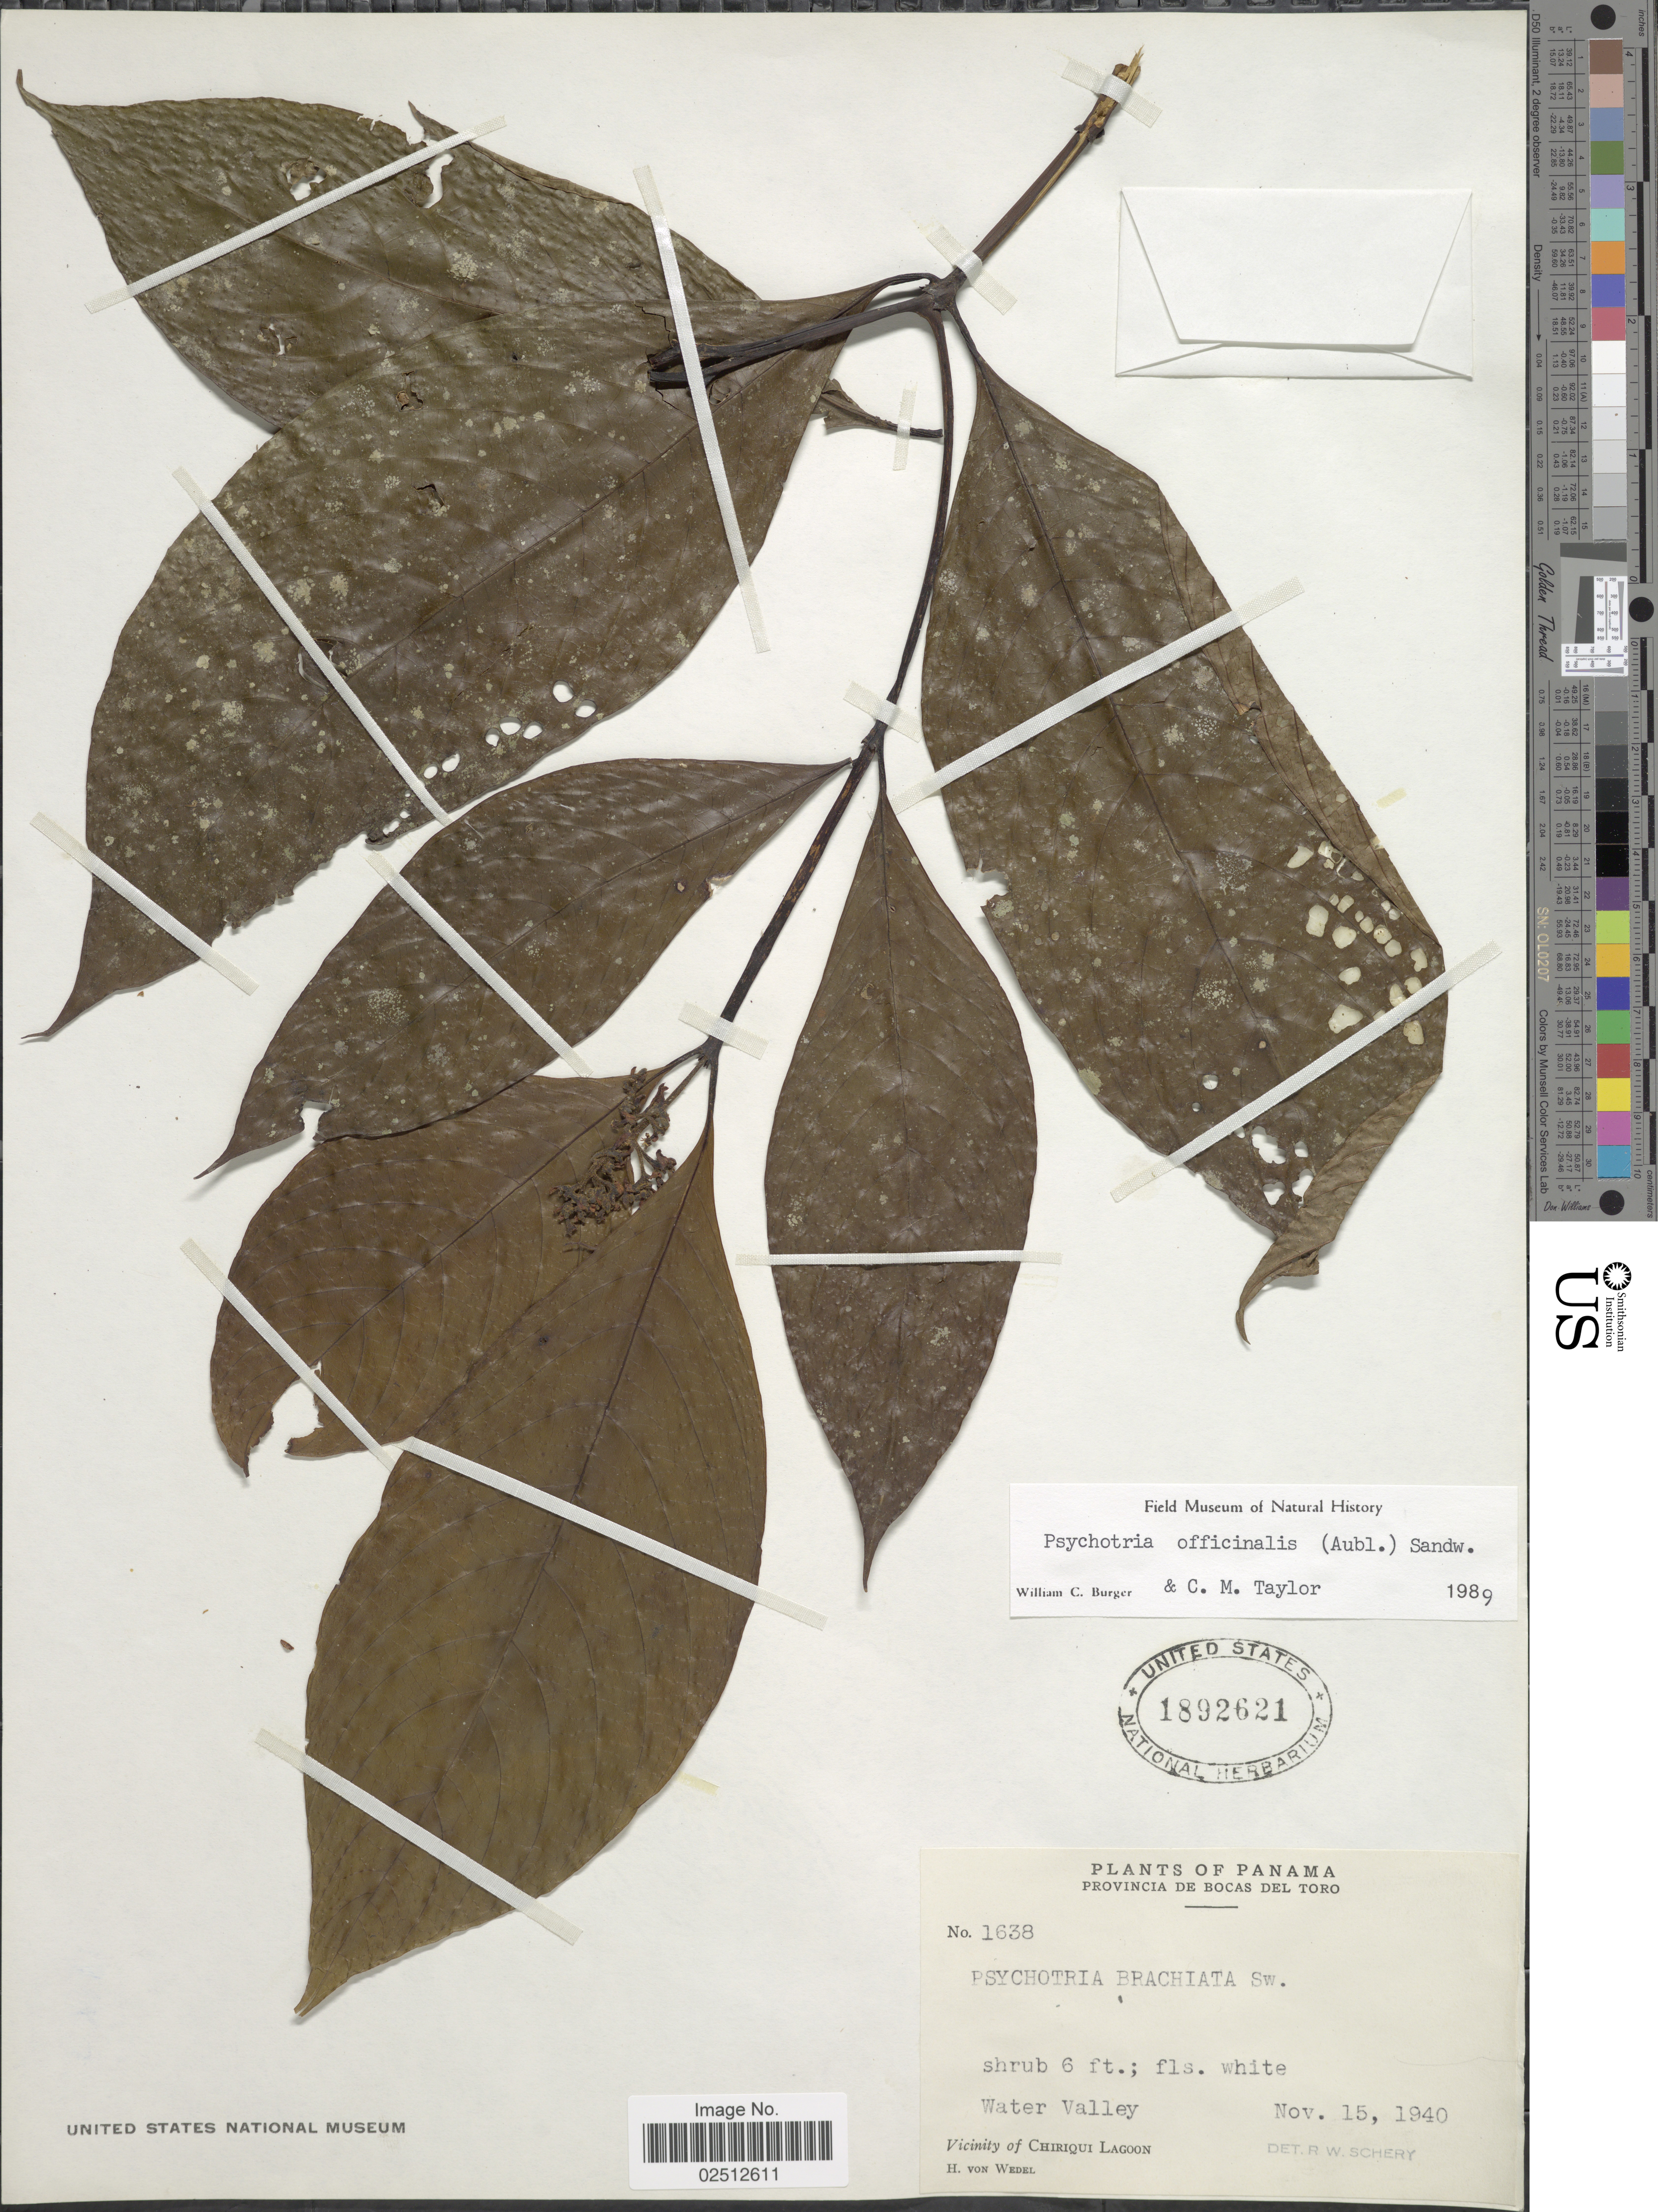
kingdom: Plantae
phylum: Tracheophyta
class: Magnoliopsida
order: Gentianales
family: Rubiaceae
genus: Psychotria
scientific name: Psychotria officinalis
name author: (Aubl.) Raeusch.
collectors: H. von Wedel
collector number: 1638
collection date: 1940-11-15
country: Panama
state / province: Bocas del Toro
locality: Water Valley, Vicinity of Chiriqui Lagoon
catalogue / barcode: US 1892621